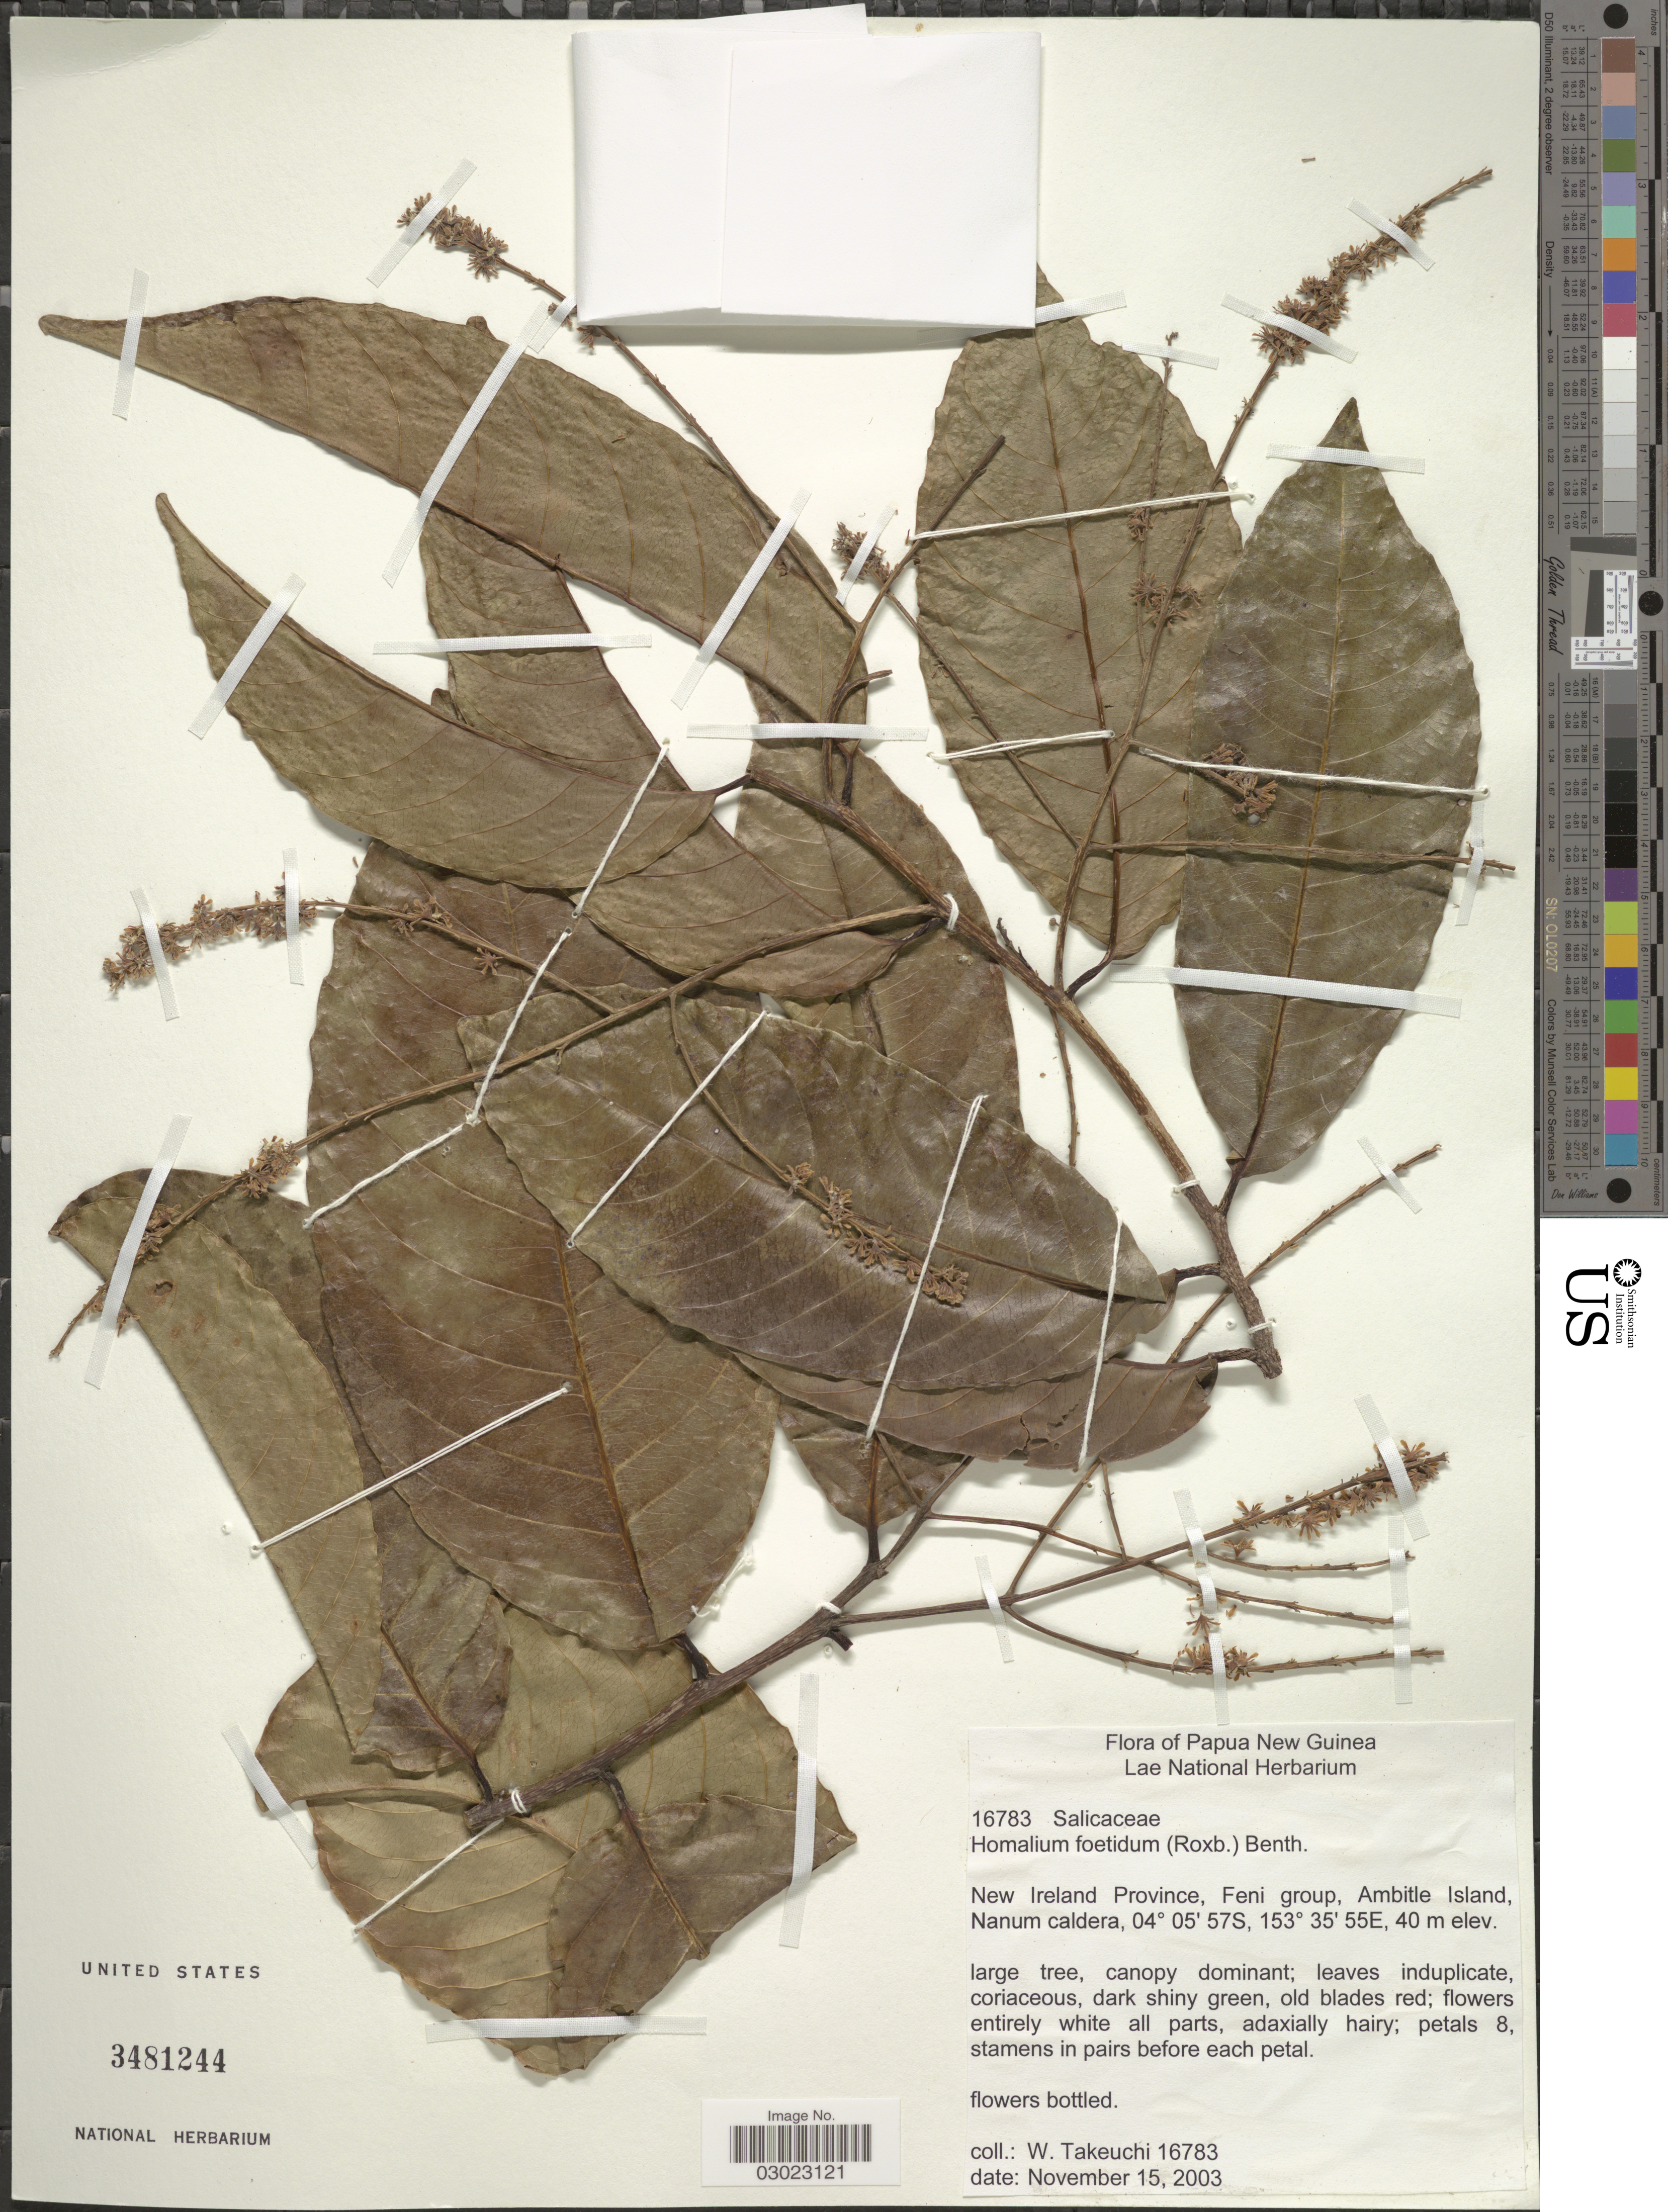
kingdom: Plantae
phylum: Tracheophyta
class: Magnoliopsida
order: Malpighiales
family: Salicaceae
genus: Homalium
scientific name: Homalium foetidum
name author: (Roxb.) Benth.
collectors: W. Takeuchi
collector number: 16783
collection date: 2003-11-15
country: Papua New Guinea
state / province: New Ireland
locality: Feni group, Ambitle Ialand, Nanum caldera.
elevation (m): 40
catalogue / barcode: US 3481244